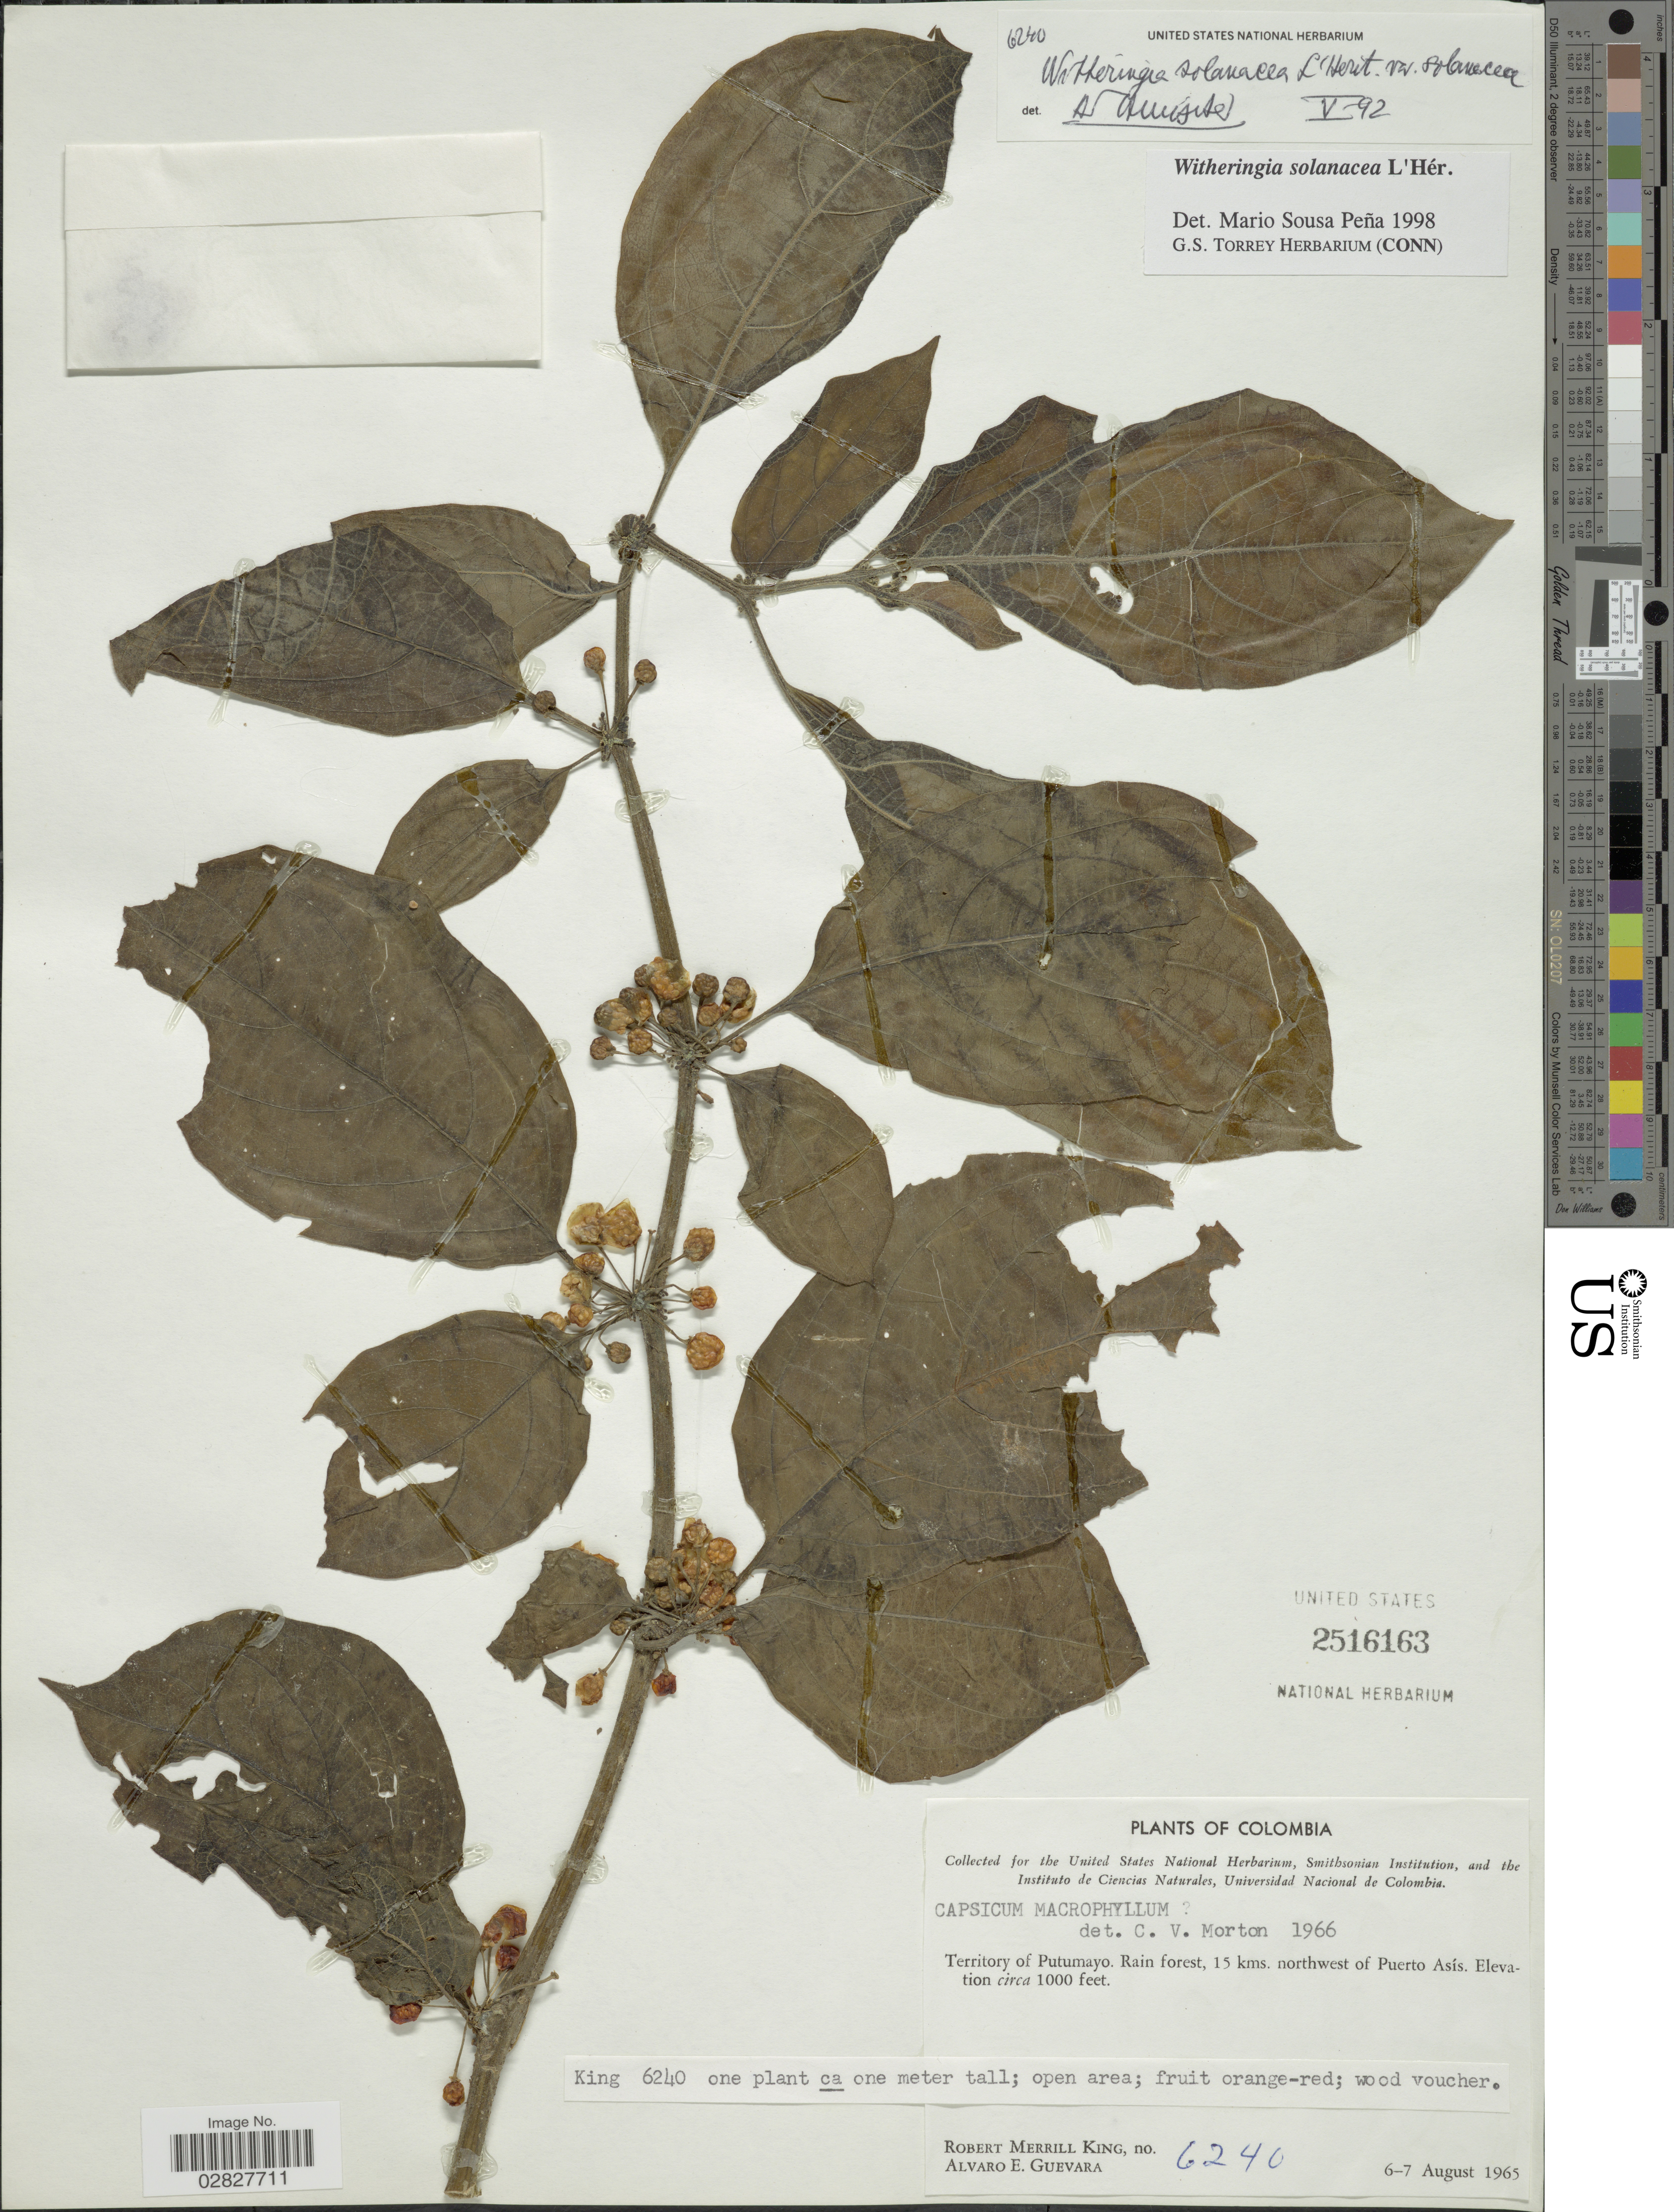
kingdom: Plantae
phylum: Tracheophyta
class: Magnoliopsida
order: Solanales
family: Solanaceae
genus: Witheringia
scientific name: Witheringia solanacea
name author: L'Hér.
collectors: R. M. King & A. E. Guevara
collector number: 6240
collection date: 1965-08-06/1965-08-07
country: Colombia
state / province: Putumayo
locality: Territory of Putumayo, Rain forest, 15 kms. northwest of Puerto Asís.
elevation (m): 305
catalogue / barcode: US 2516163